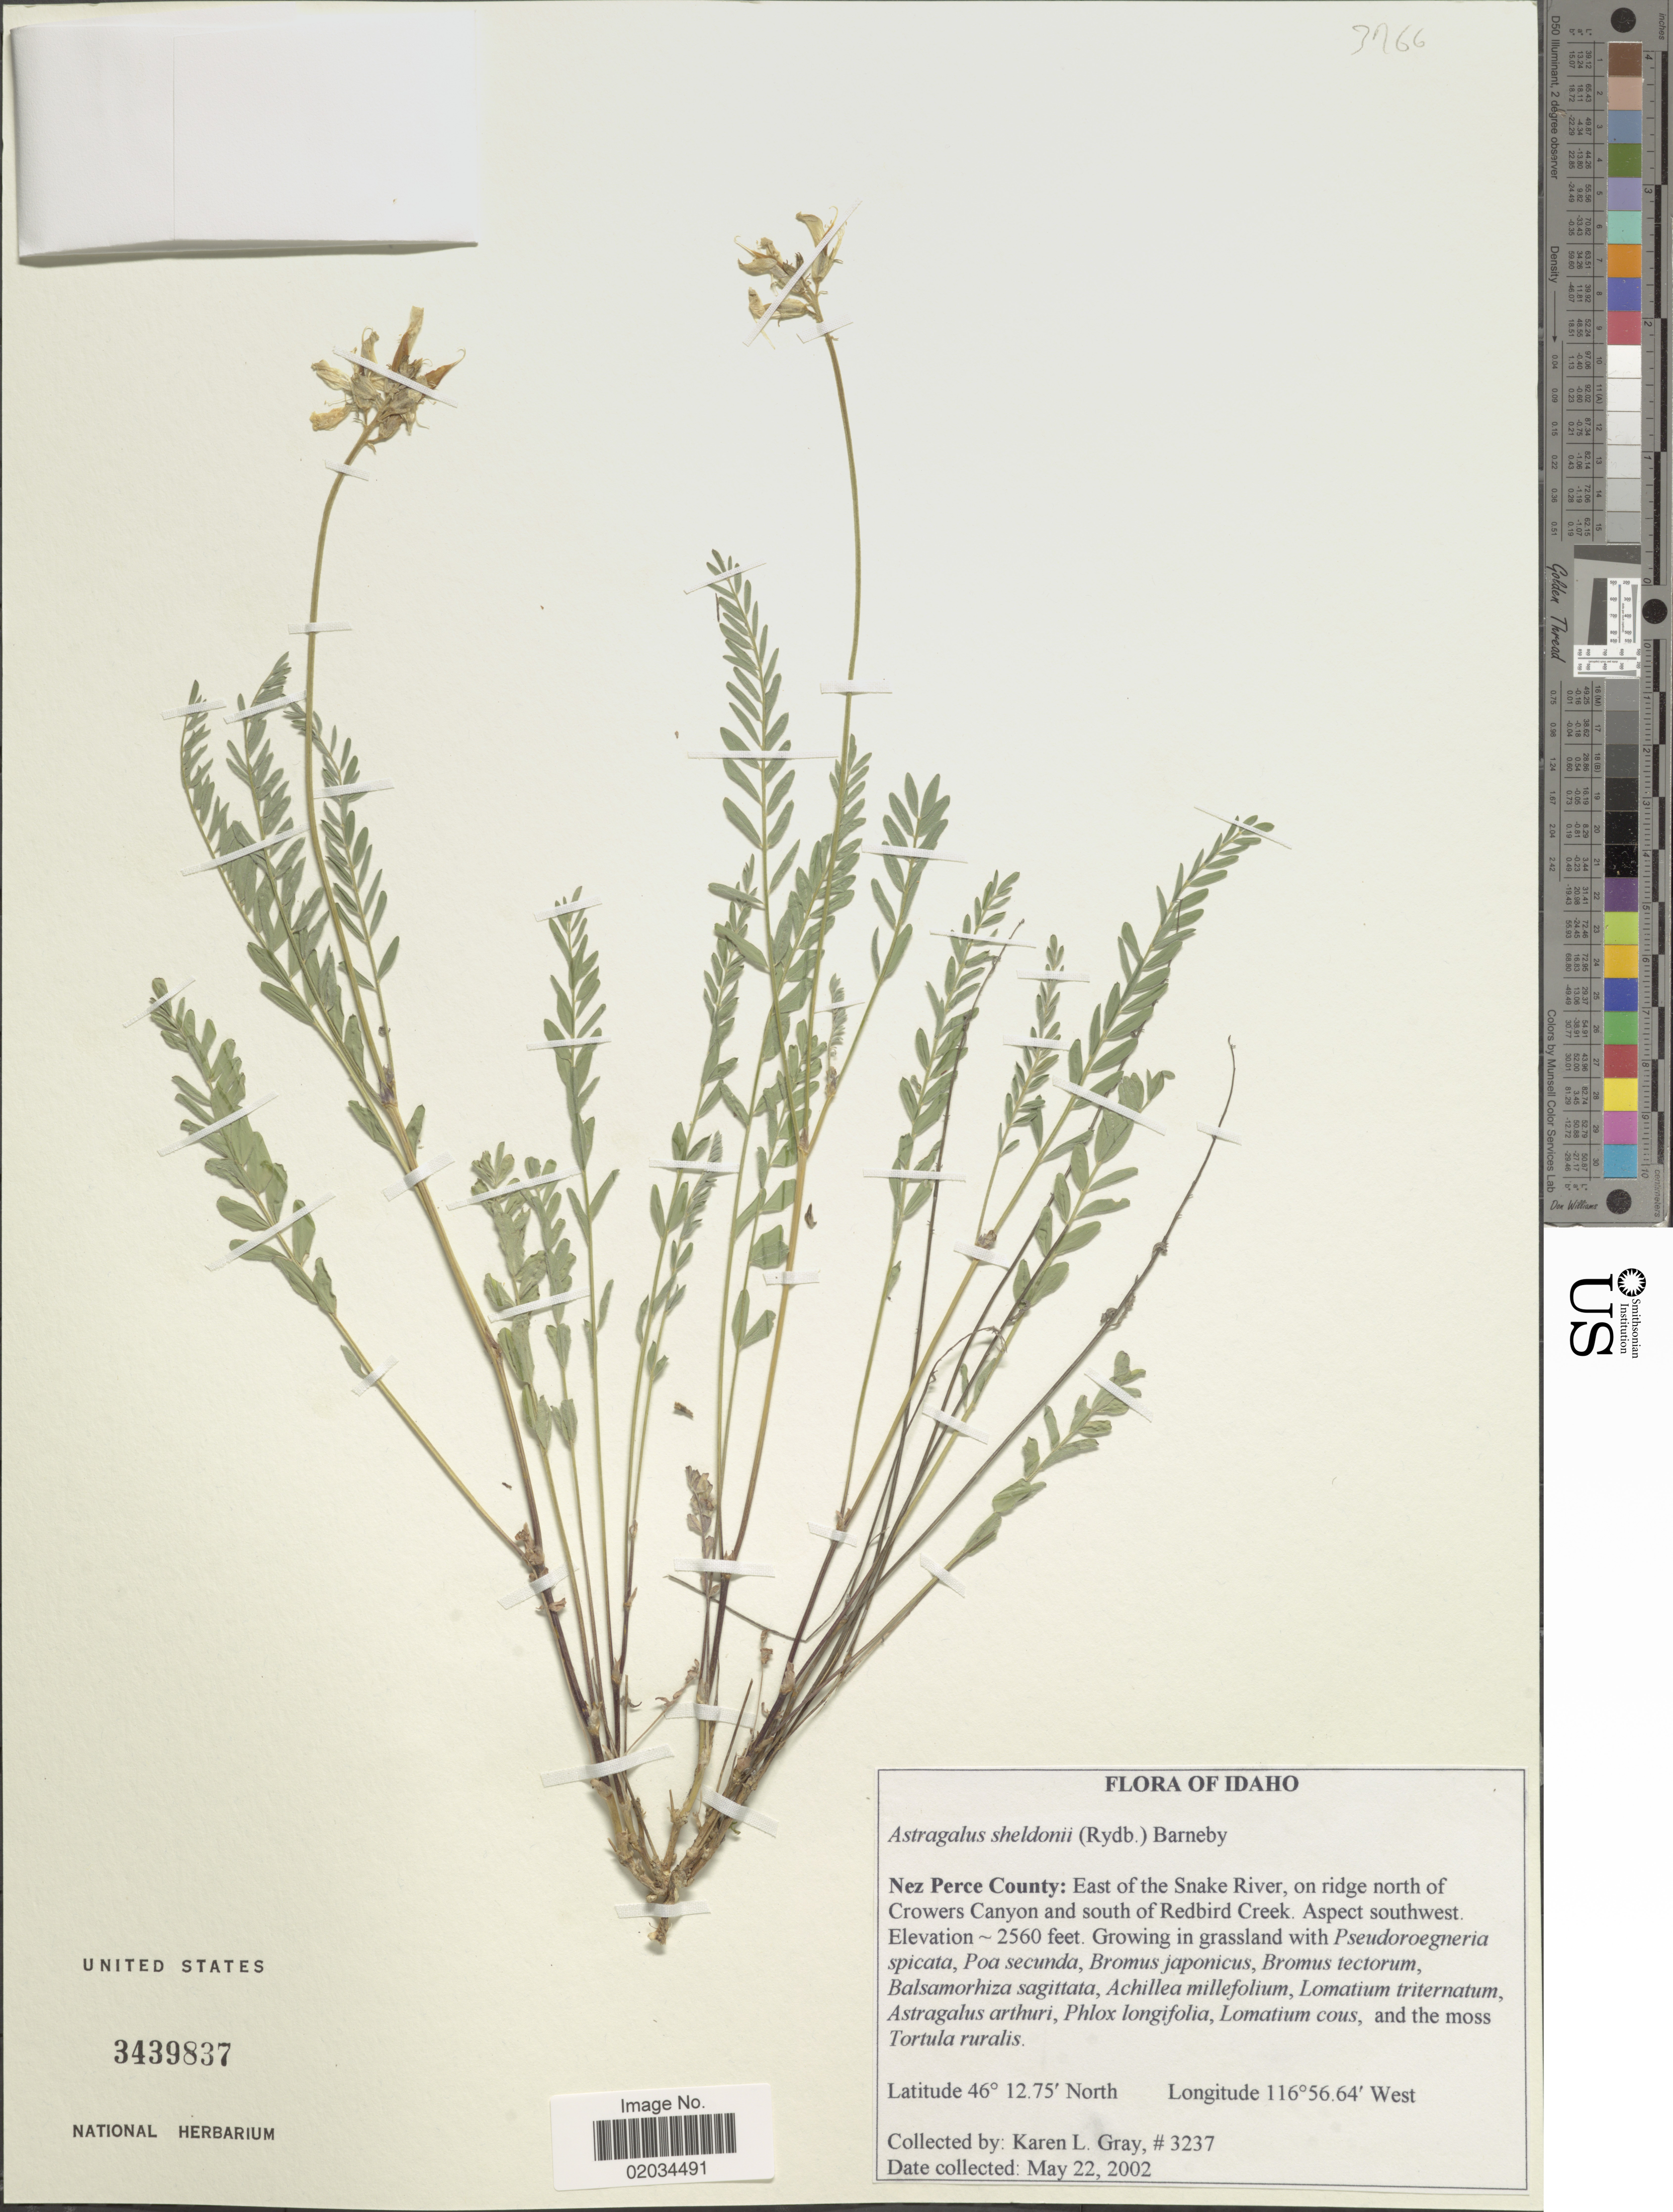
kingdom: Plantae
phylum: Tracheophyta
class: Magnoliopsida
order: Fabales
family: Fabaceae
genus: Astragalus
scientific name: Astragalus sheldonii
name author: (Rydb.) Barneby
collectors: K. L. Gray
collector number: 3237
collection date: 2002-05-22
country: United States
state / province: Idaho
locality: Nez Perce County: East of the Snak River, on ridge north of Crowers Canyon and south of Redbird, aspect southwest.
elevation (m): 780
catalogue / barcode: US 3439837